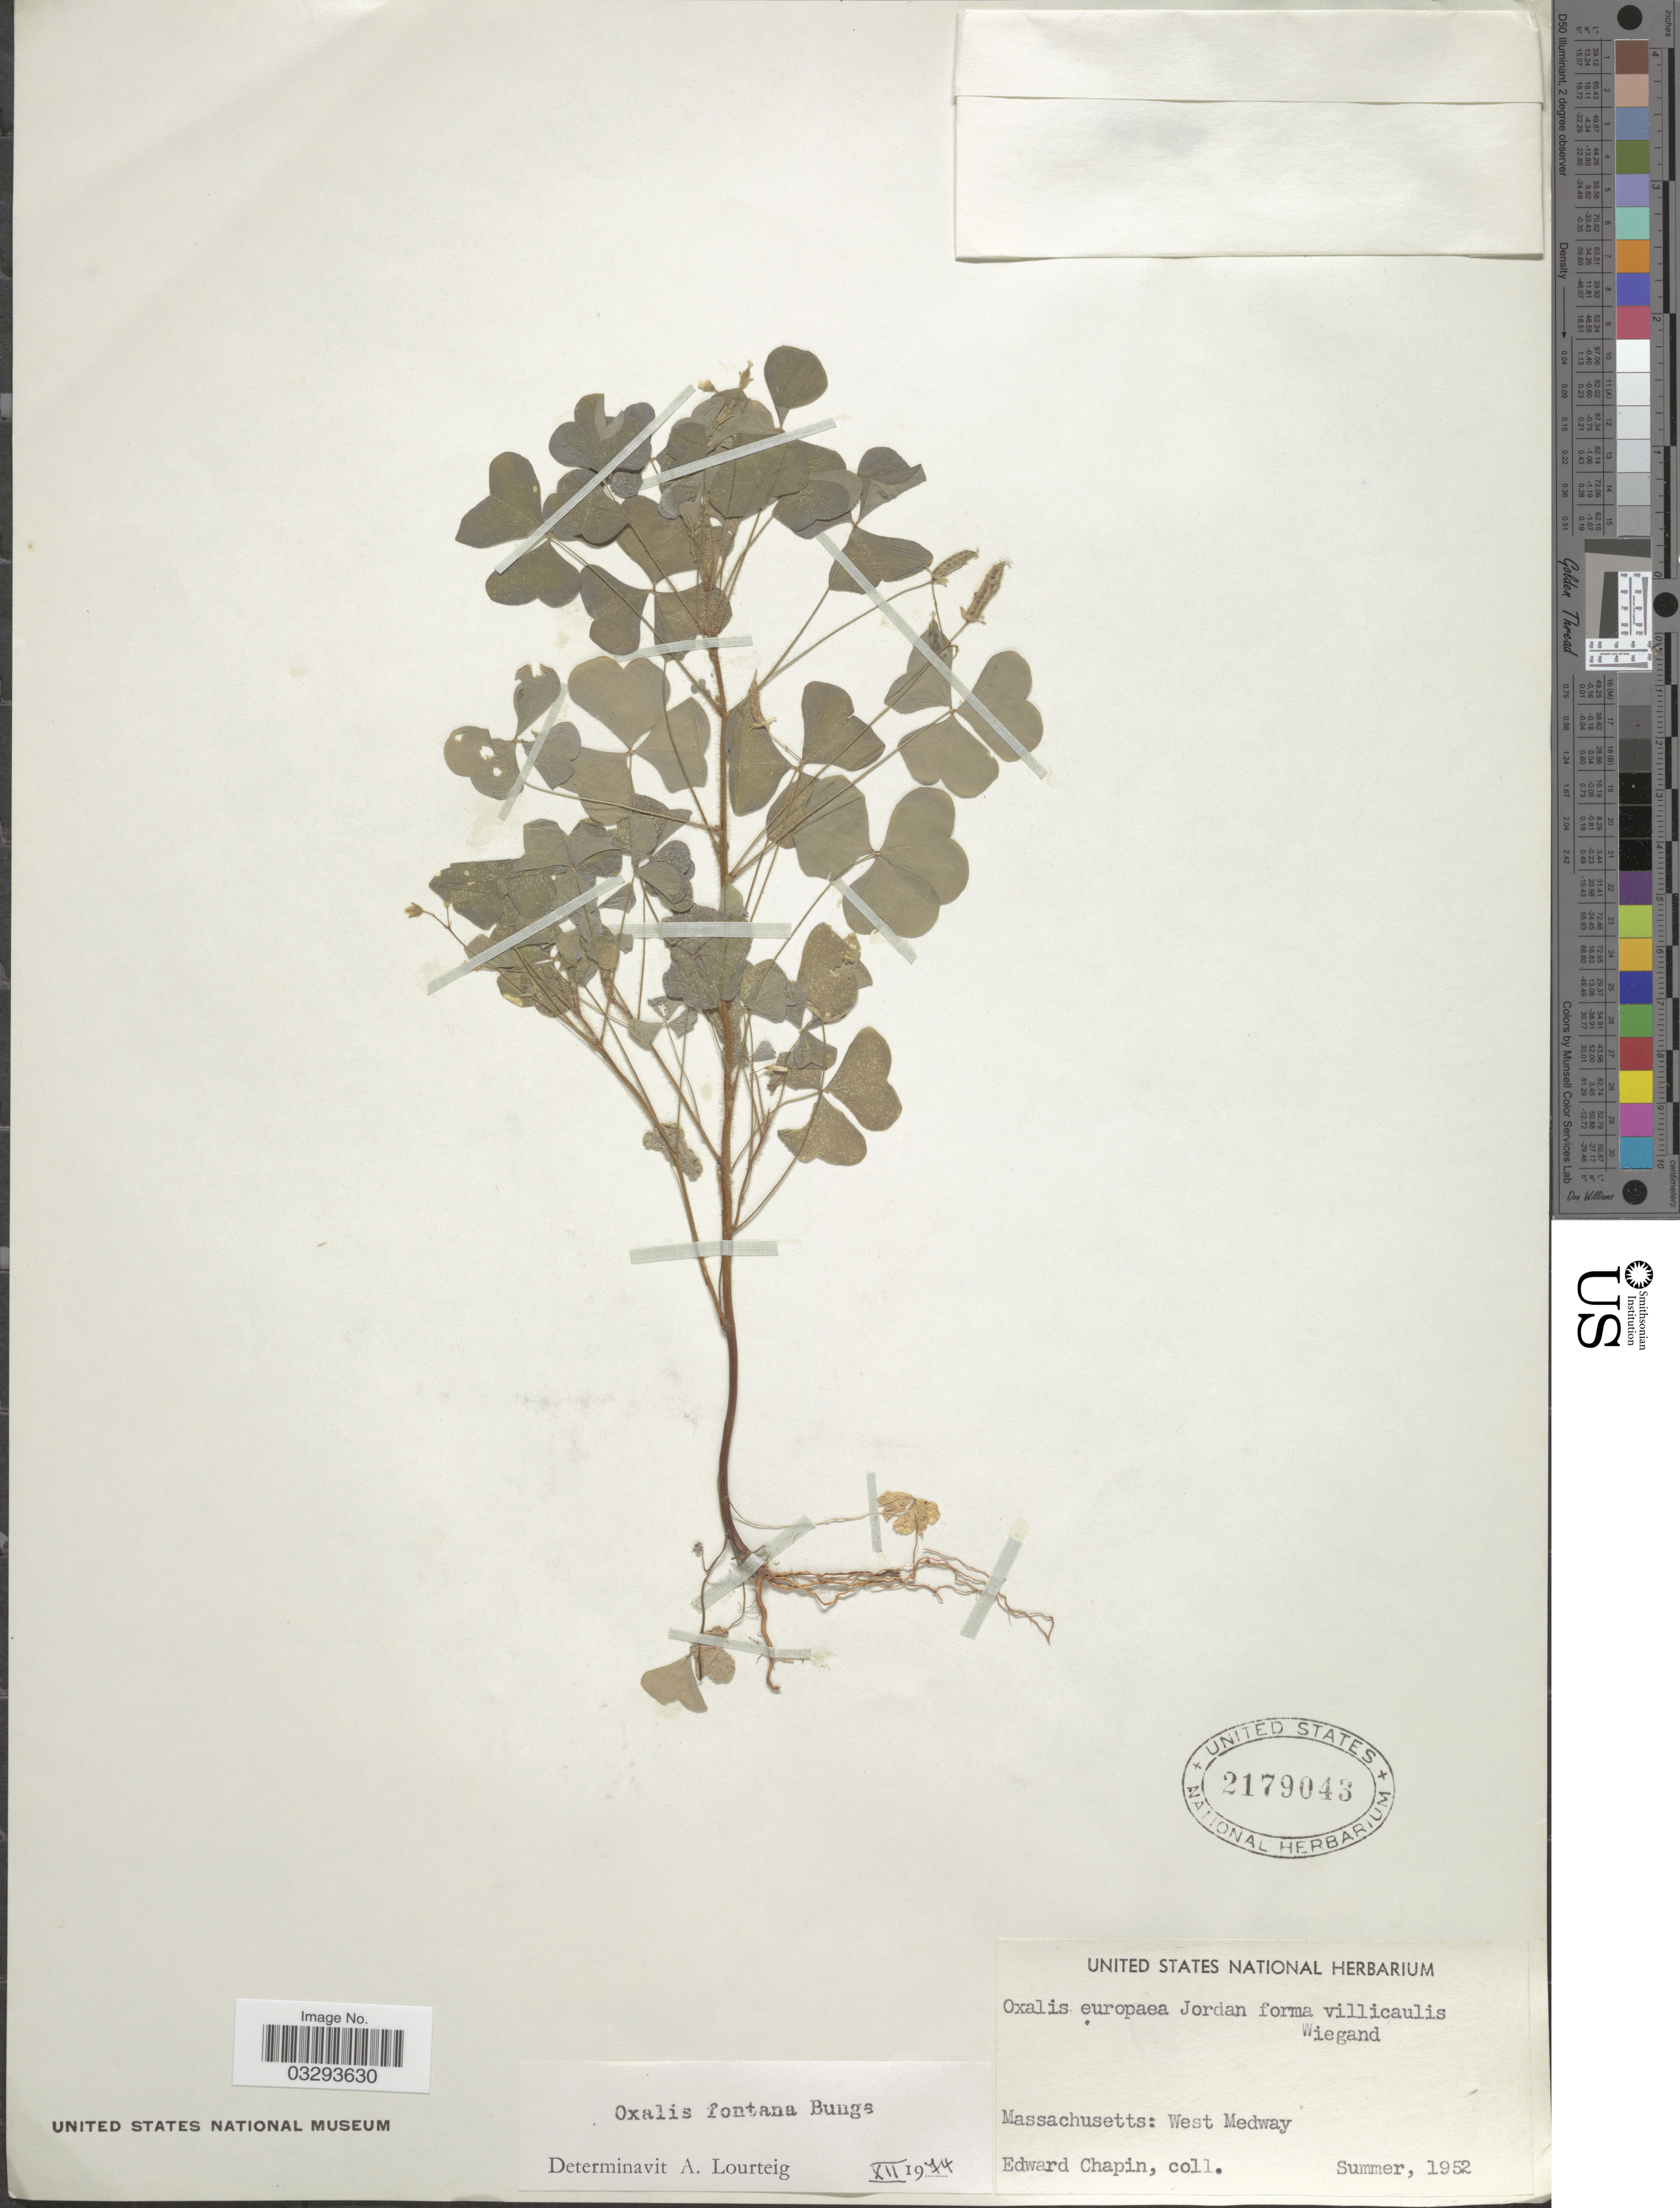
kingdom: Plantae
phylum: Tracheophyta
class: Magnoliopsida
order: Oxalidales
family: Oxalidaceae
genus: Oxalis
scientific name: Oxalis fontana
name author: Bunge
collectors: E. Chapin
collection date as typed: Summer, 1952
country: United States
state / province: Massachusetts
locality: West Medway.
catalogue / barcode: US 2179043